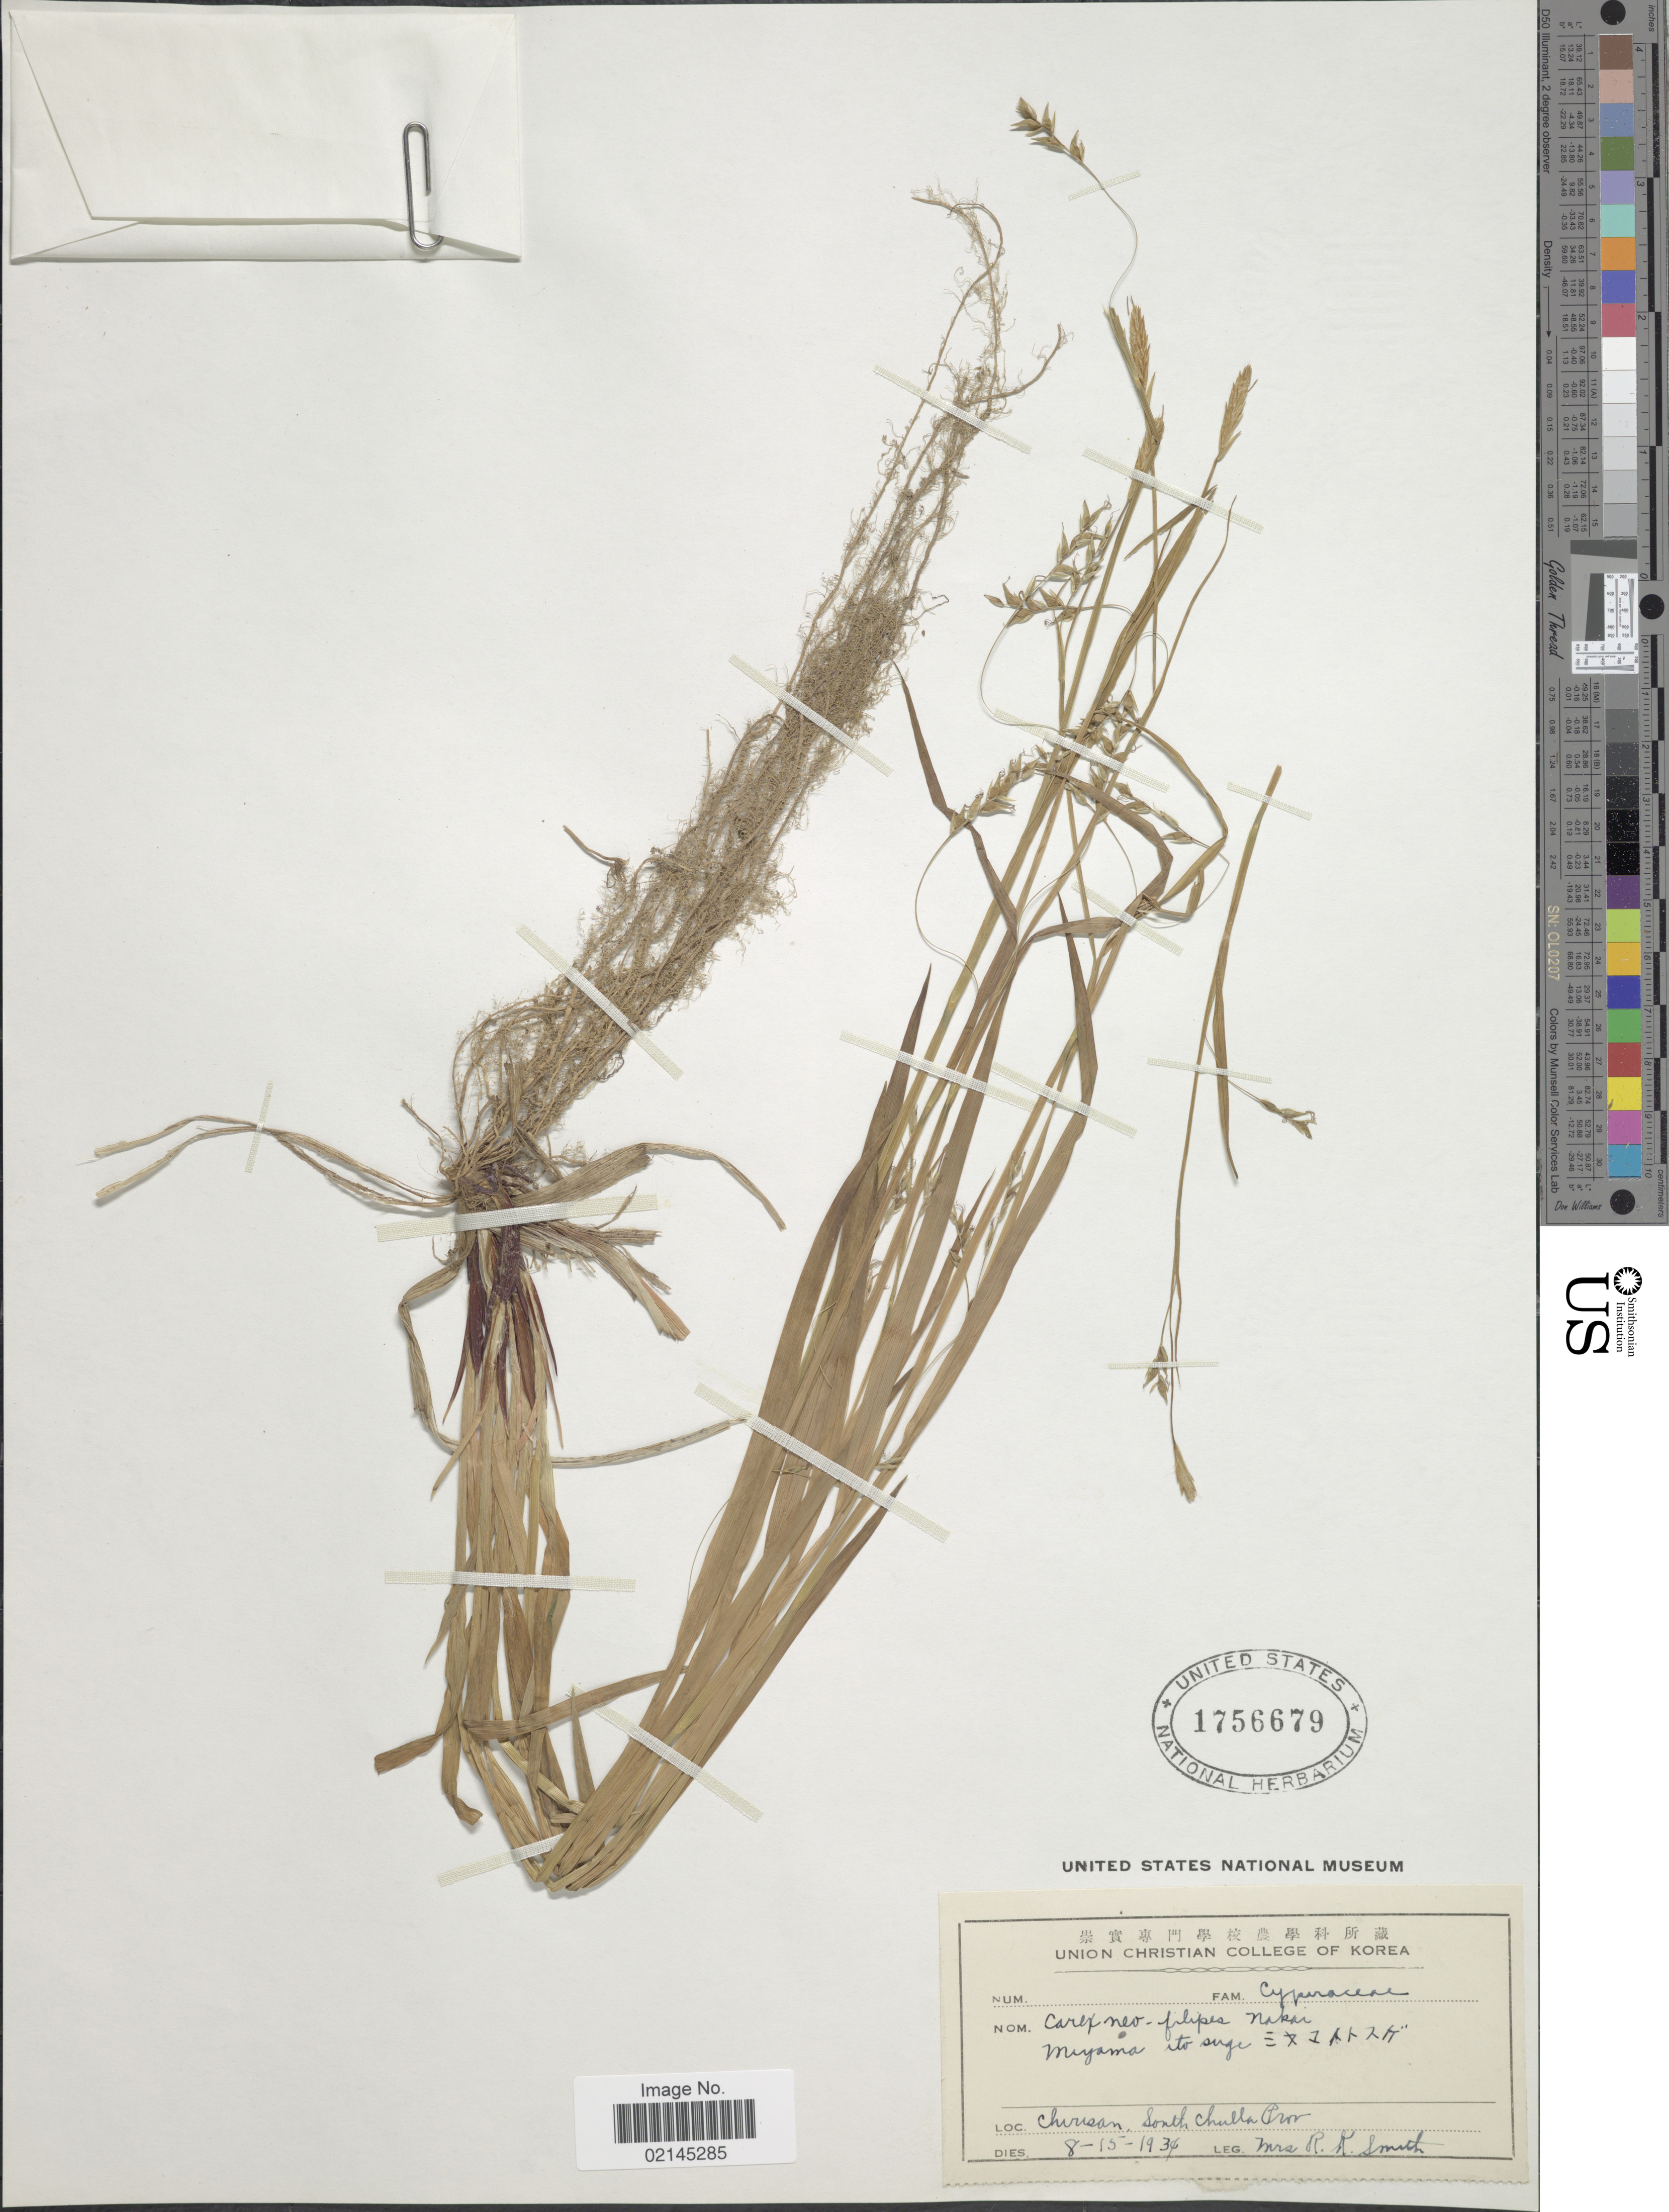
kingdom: Plantae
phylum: Tracheophyta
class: Liliopsida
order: Poales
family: Cyperaceae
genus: Carex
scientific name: Carex neofilipes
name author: Nakai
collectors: R. Smith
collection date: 1934-08-15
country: South Korea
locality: Chirisan, South Chulla Prov.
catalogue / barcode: US 1756679